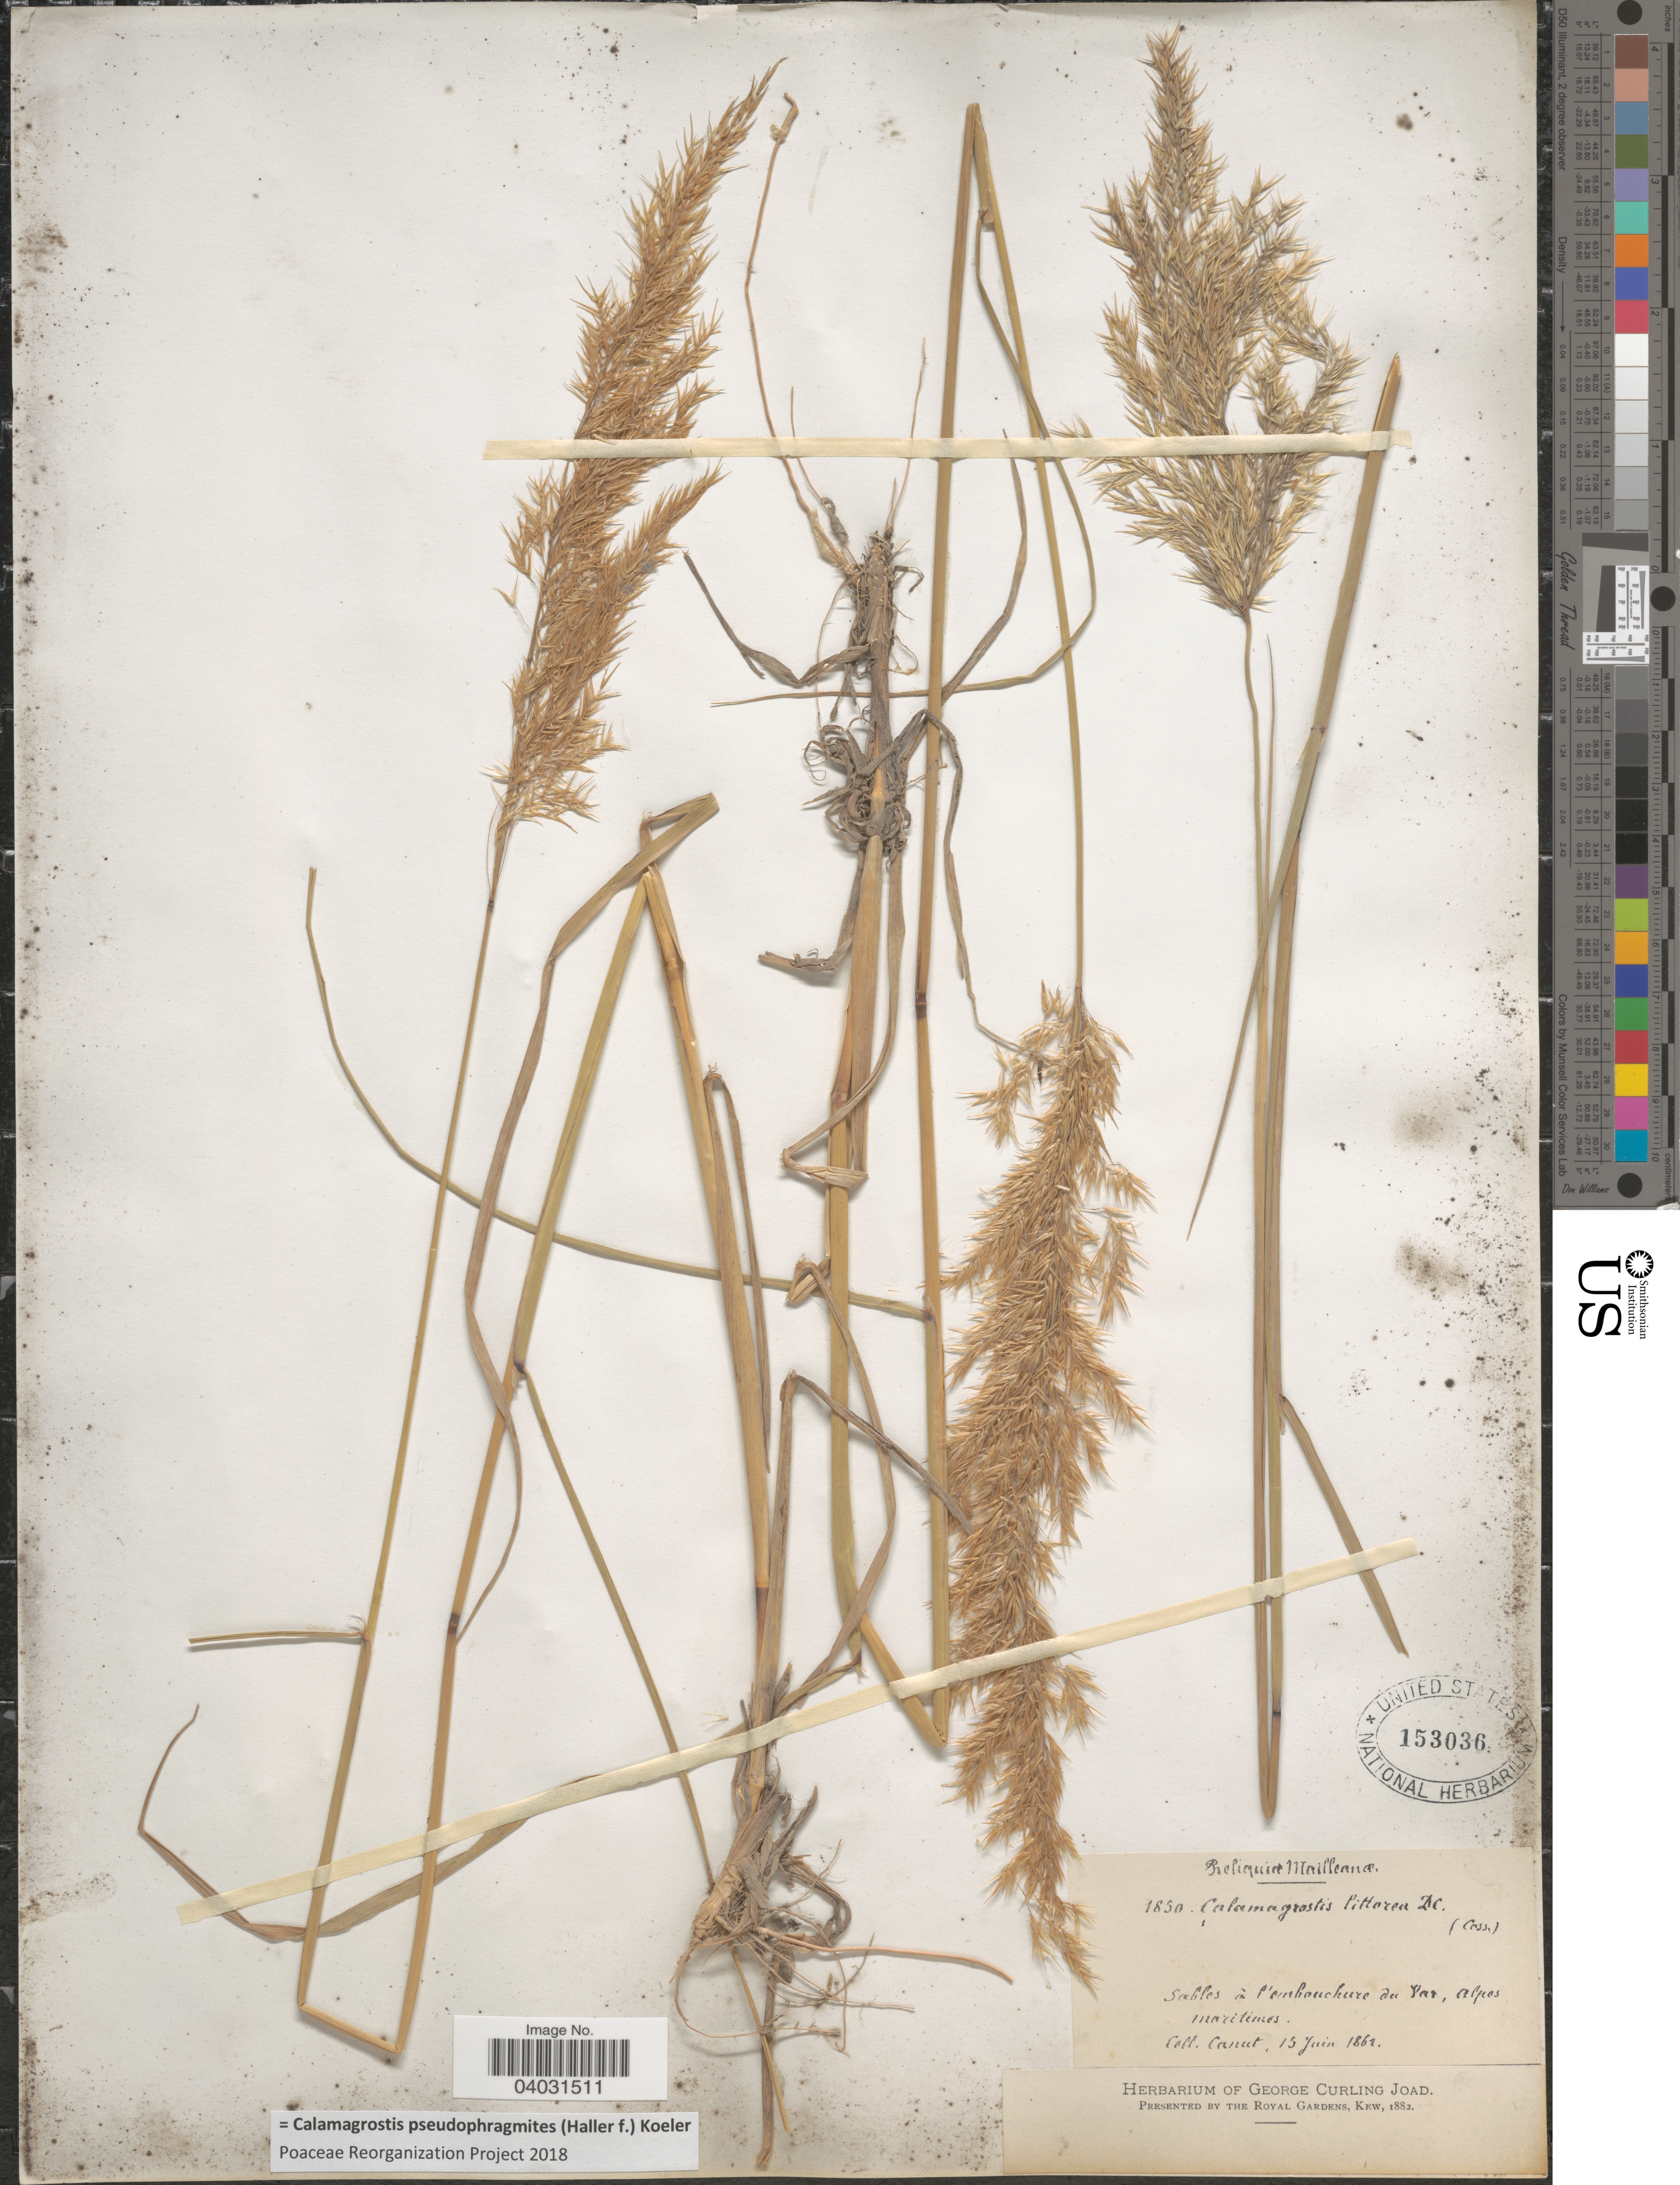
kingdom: Plantae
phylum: Tracheophyta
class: Liliopsida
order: Poales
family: Poaceae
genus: Calamagrostis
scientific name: Calamagrostis pseudophragmites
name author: (Haller f.) Koeler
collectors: Canut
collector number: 1850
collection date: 1862-06-15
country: France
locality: Sables à l'embouchure du Var, Alpes maritimes.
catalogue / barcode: US 153036